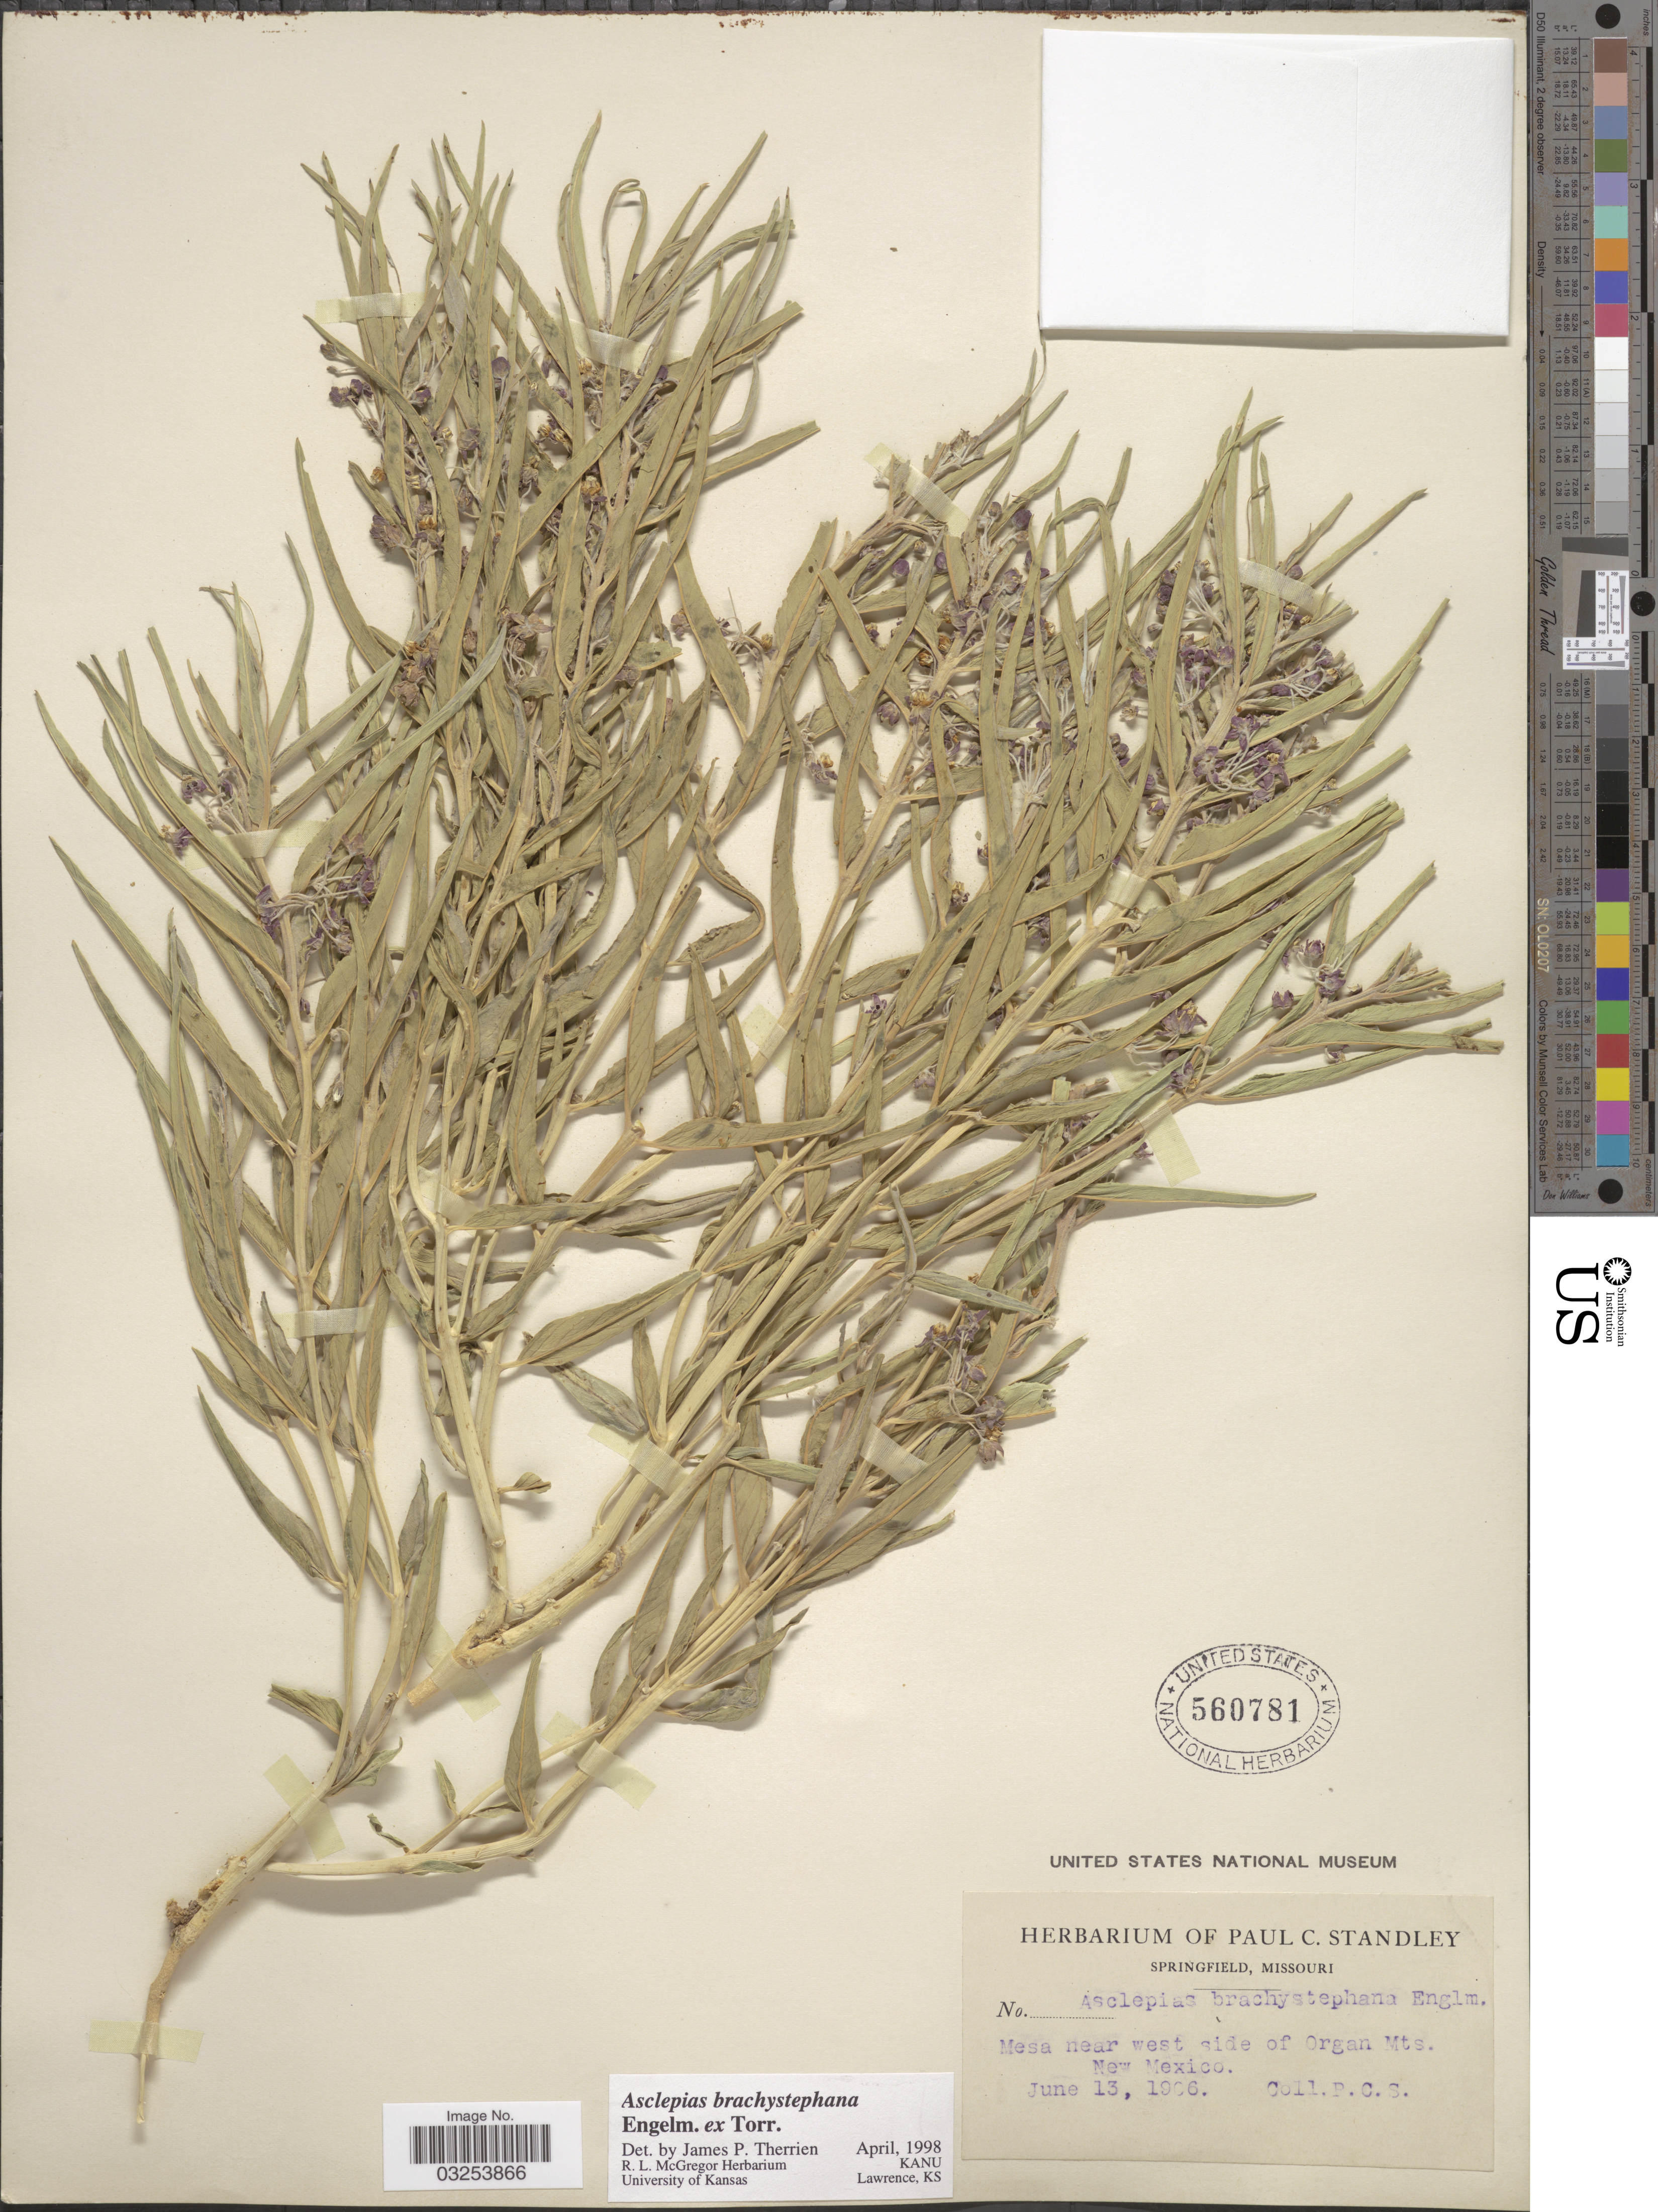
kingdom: Plantae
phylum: Tracheophyta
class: Magnoliopsida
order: Gentianales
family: Apocynaceae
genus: Asclepias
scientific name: Asclepias brachystephana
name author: Engelm. ex Torr.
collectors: P. C. Standley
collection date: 1906-06-13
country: United States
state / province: New Mexico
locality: Mesa near west side of Organ Mts.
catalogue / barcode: US 560781